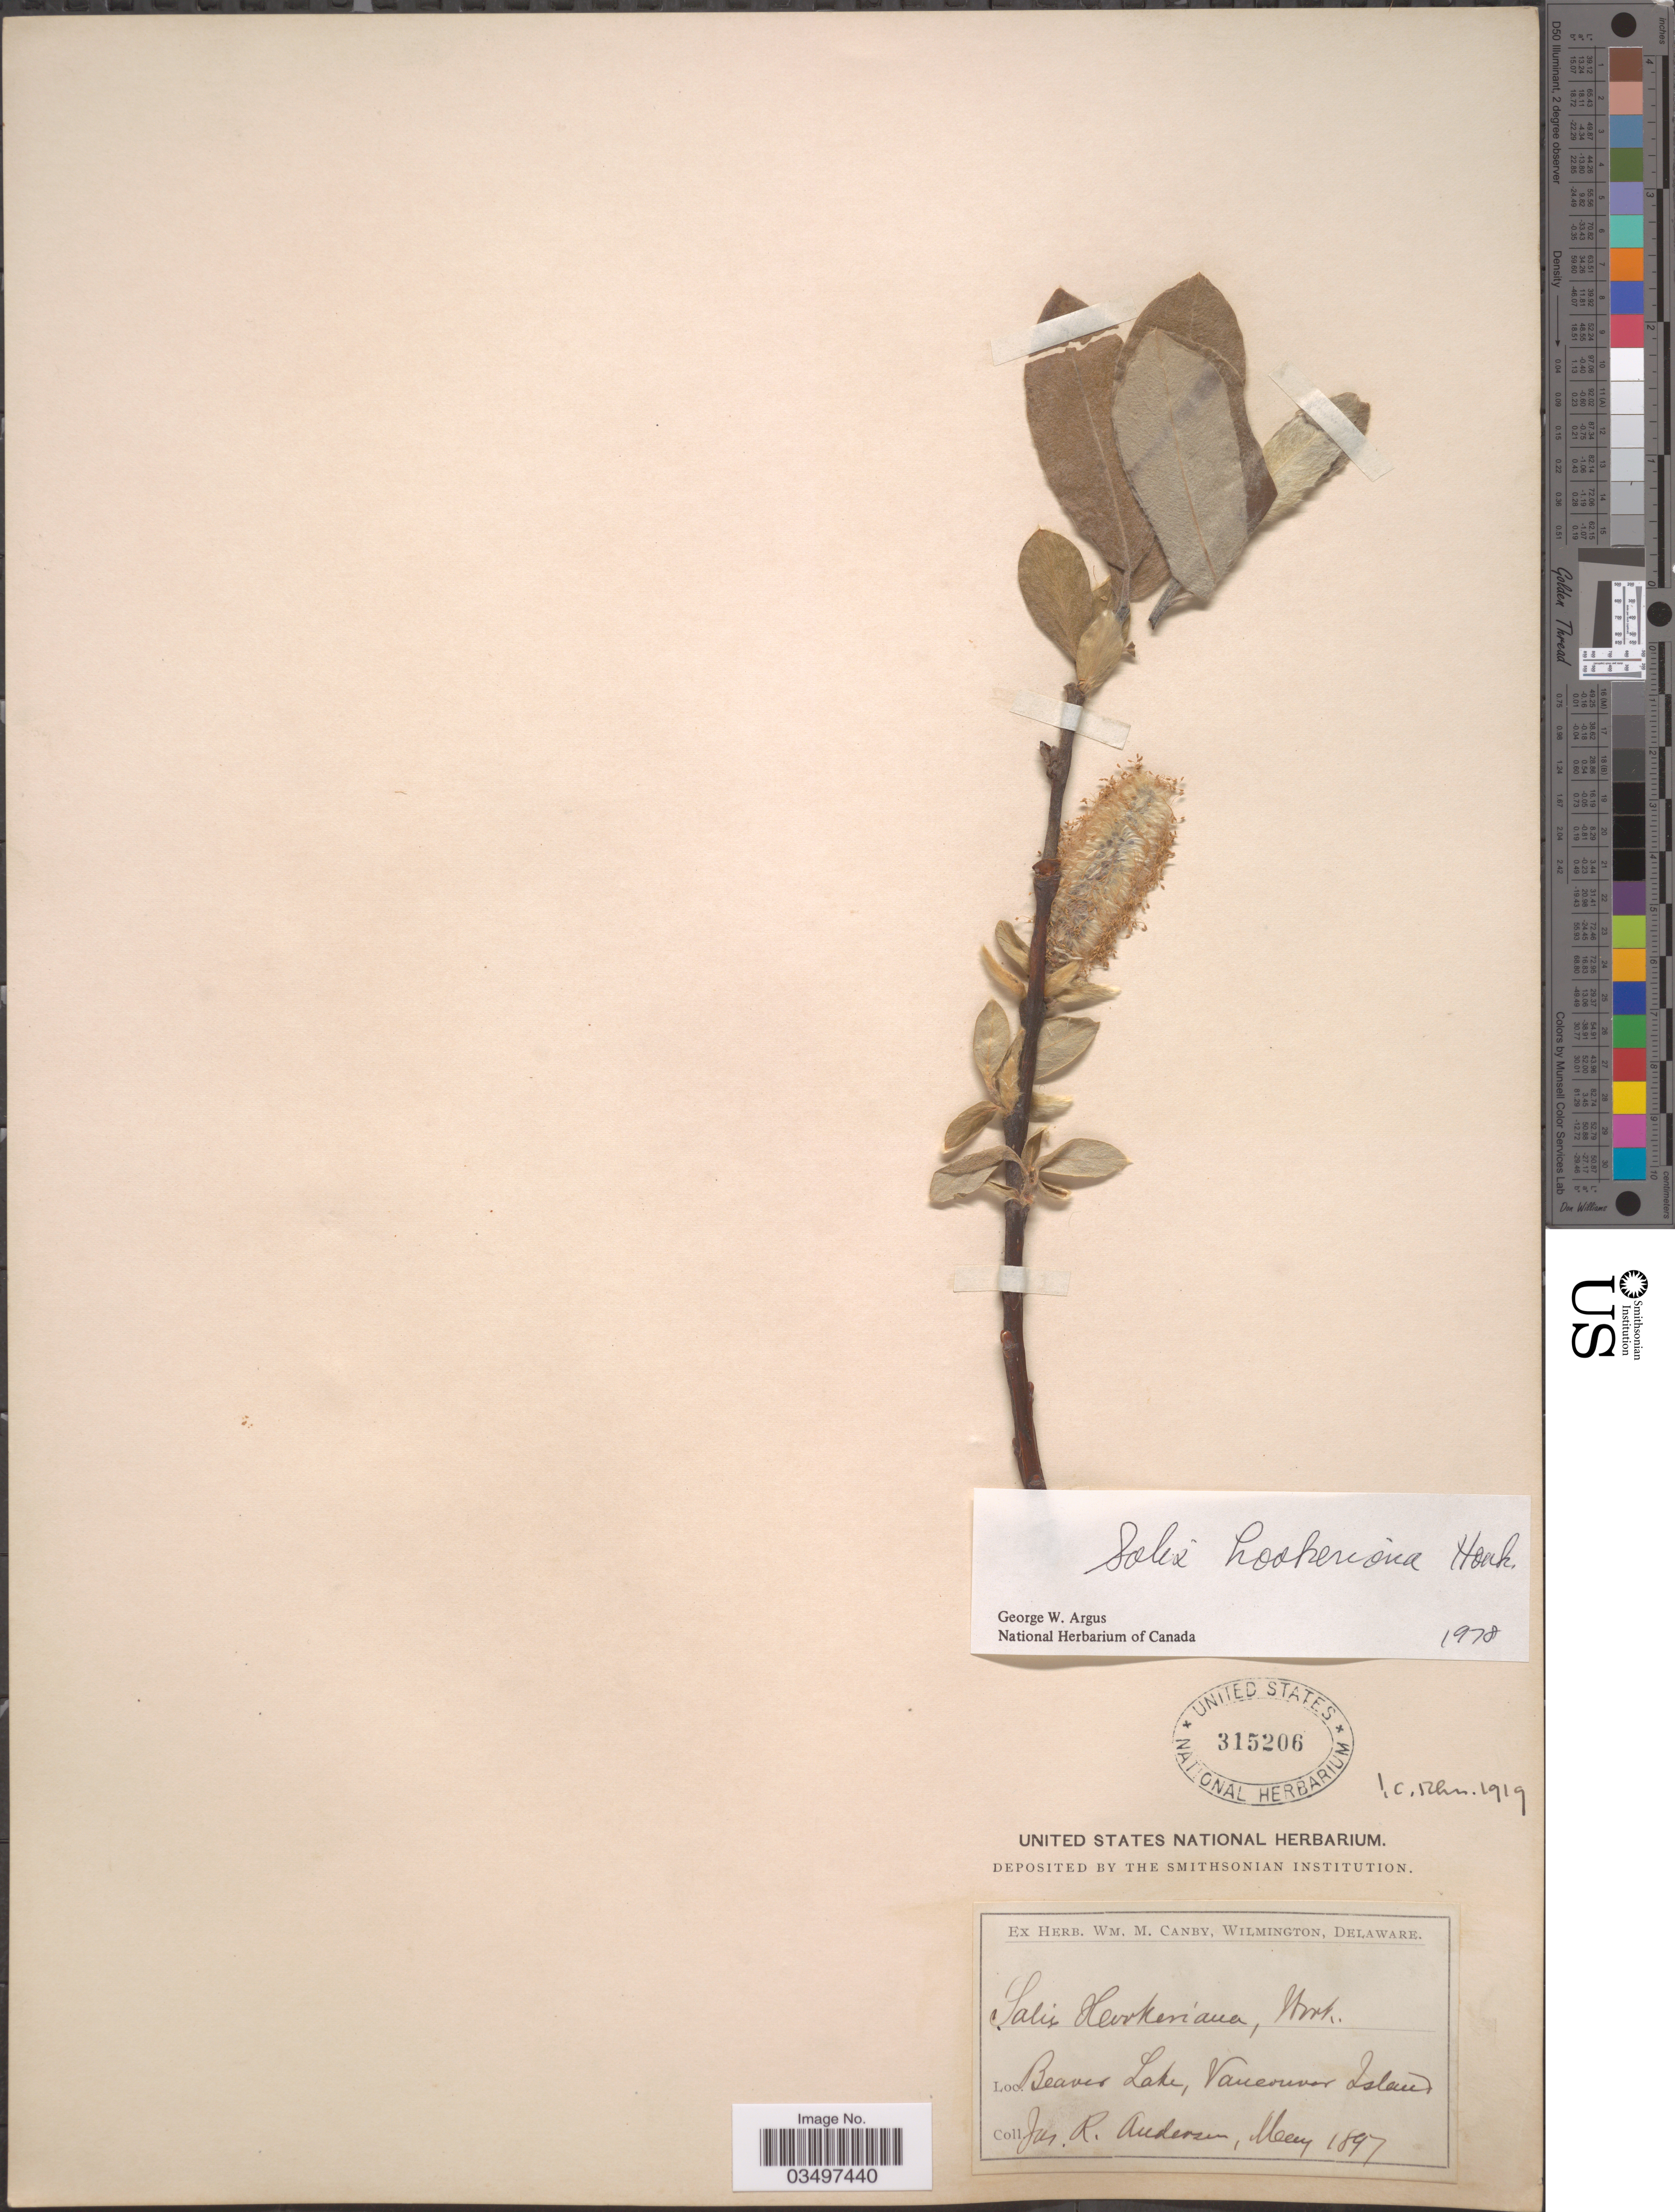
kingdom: Plantae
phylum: Tracheophyta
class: Magnoliopsida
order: Malpighiales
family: Salicaceae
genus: Salix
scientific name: Salix hookeriana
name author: Barratt ex Hook.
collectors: J. Andersen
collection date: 1897-05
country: Canada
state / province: British Columbia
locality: Beaver Lake, Vancouver Island.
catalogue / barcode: US 315206